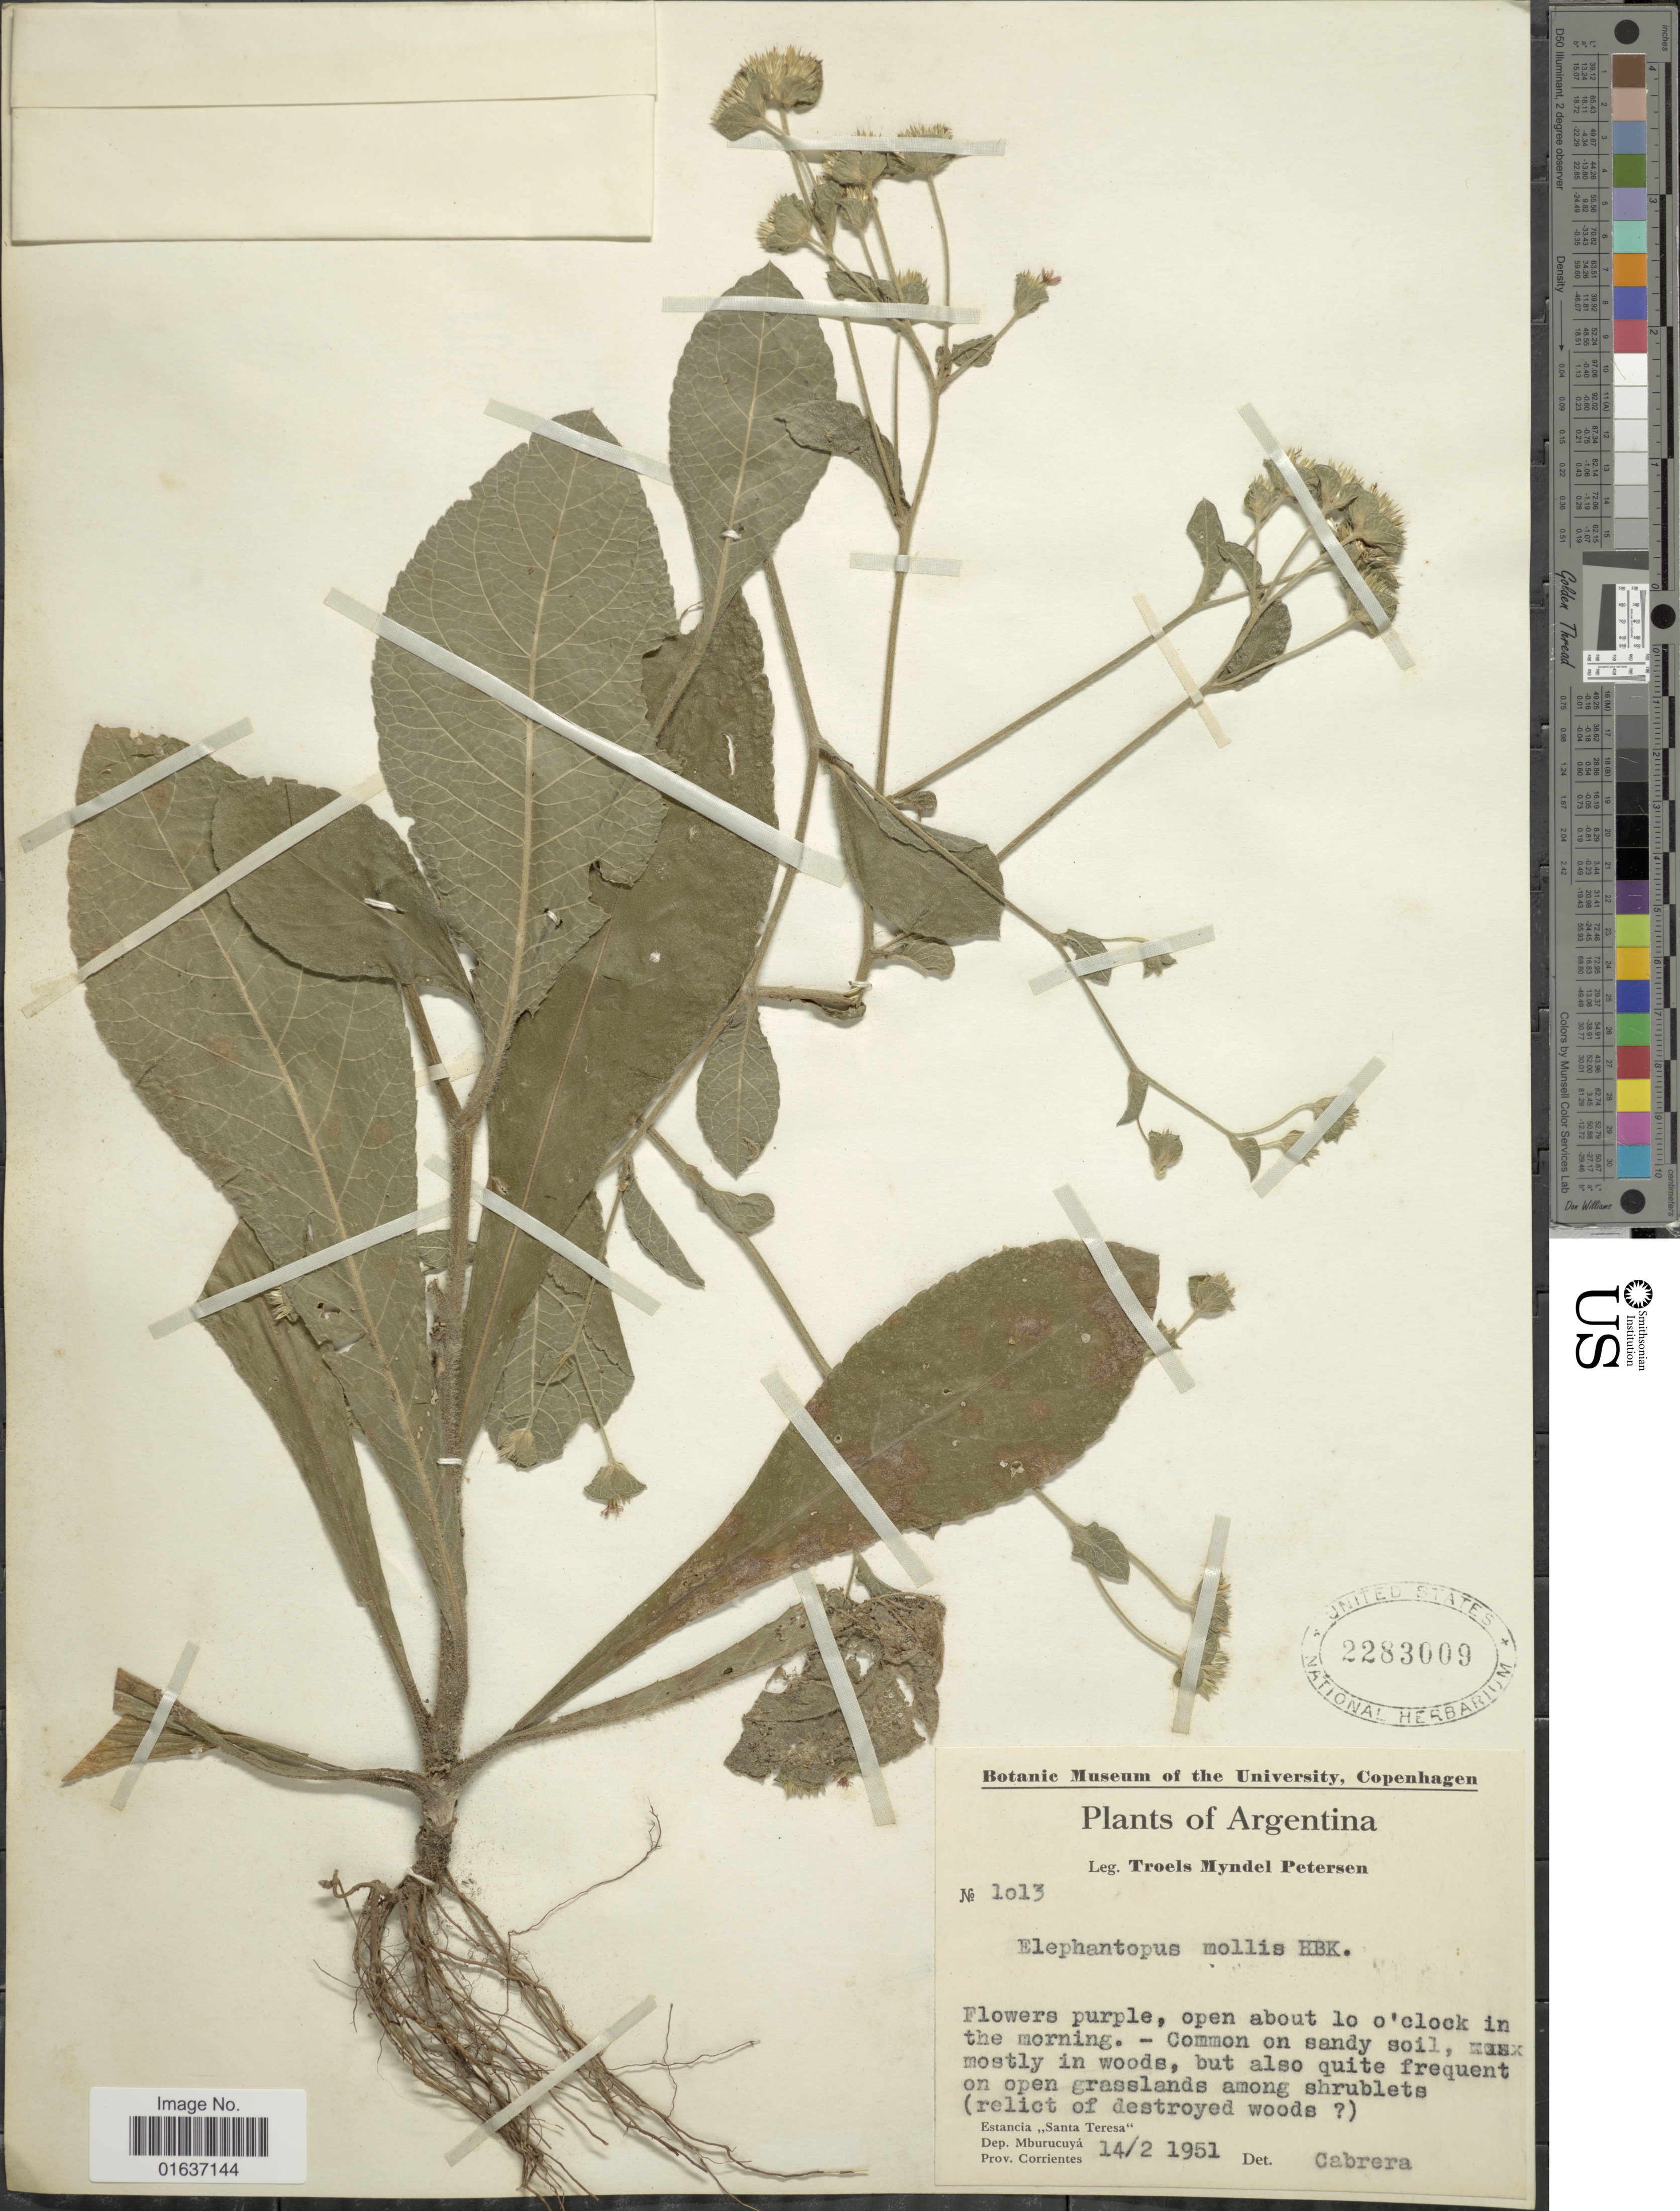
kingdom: Plantae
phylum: Tracheophyta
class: Magnoliopsida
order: Asterales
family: Asteraceae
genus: Elephantopus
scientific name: Elephantopus mollis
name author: Kunth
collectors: T. M. Petersen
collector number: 1013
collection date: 1951-02-14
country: Argentina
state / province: Corrientes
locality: Estancia Santa Teresa, Dep. Mburucuyá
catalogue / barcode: US 2283009